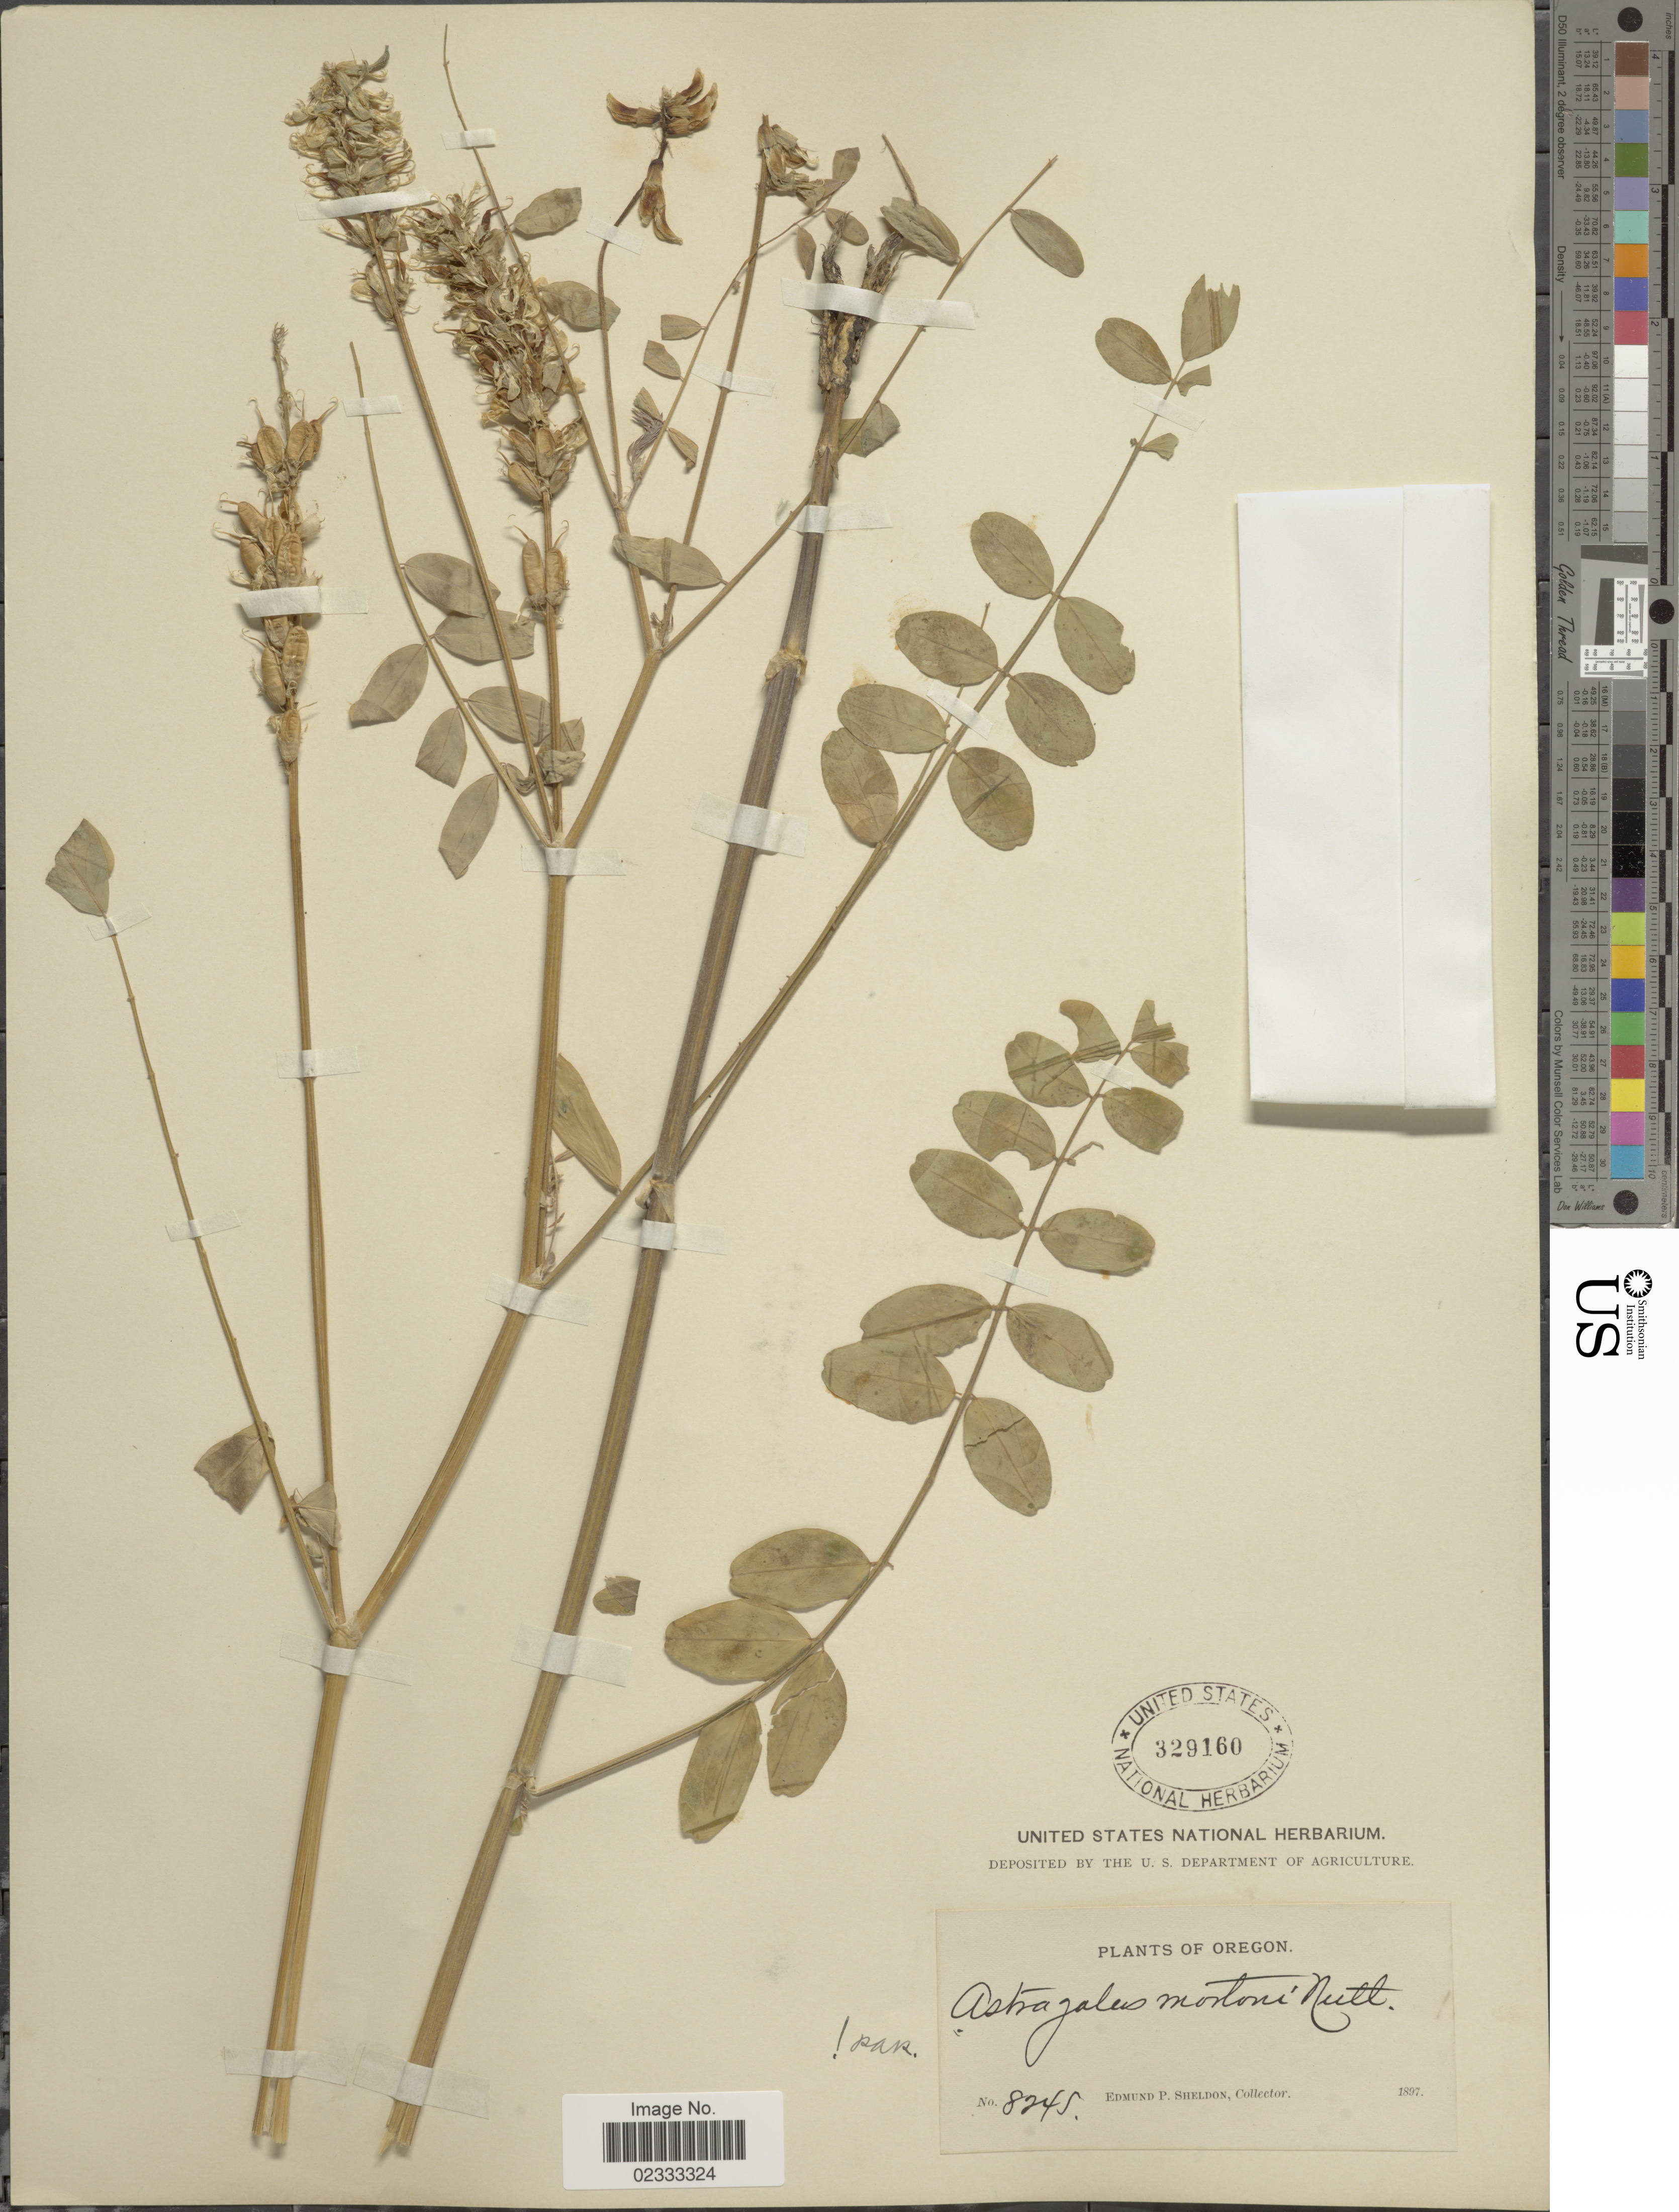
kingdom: Plantae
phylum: Tracheophyta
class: Magnoliopsida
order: Fabales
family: Fabaceae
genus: Astragalus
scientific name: Astragalus mortonii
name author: Nutt.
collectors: E. P. Sheldon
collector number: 8245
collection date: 1897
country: United States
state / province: Oregon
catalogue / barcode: US 329160